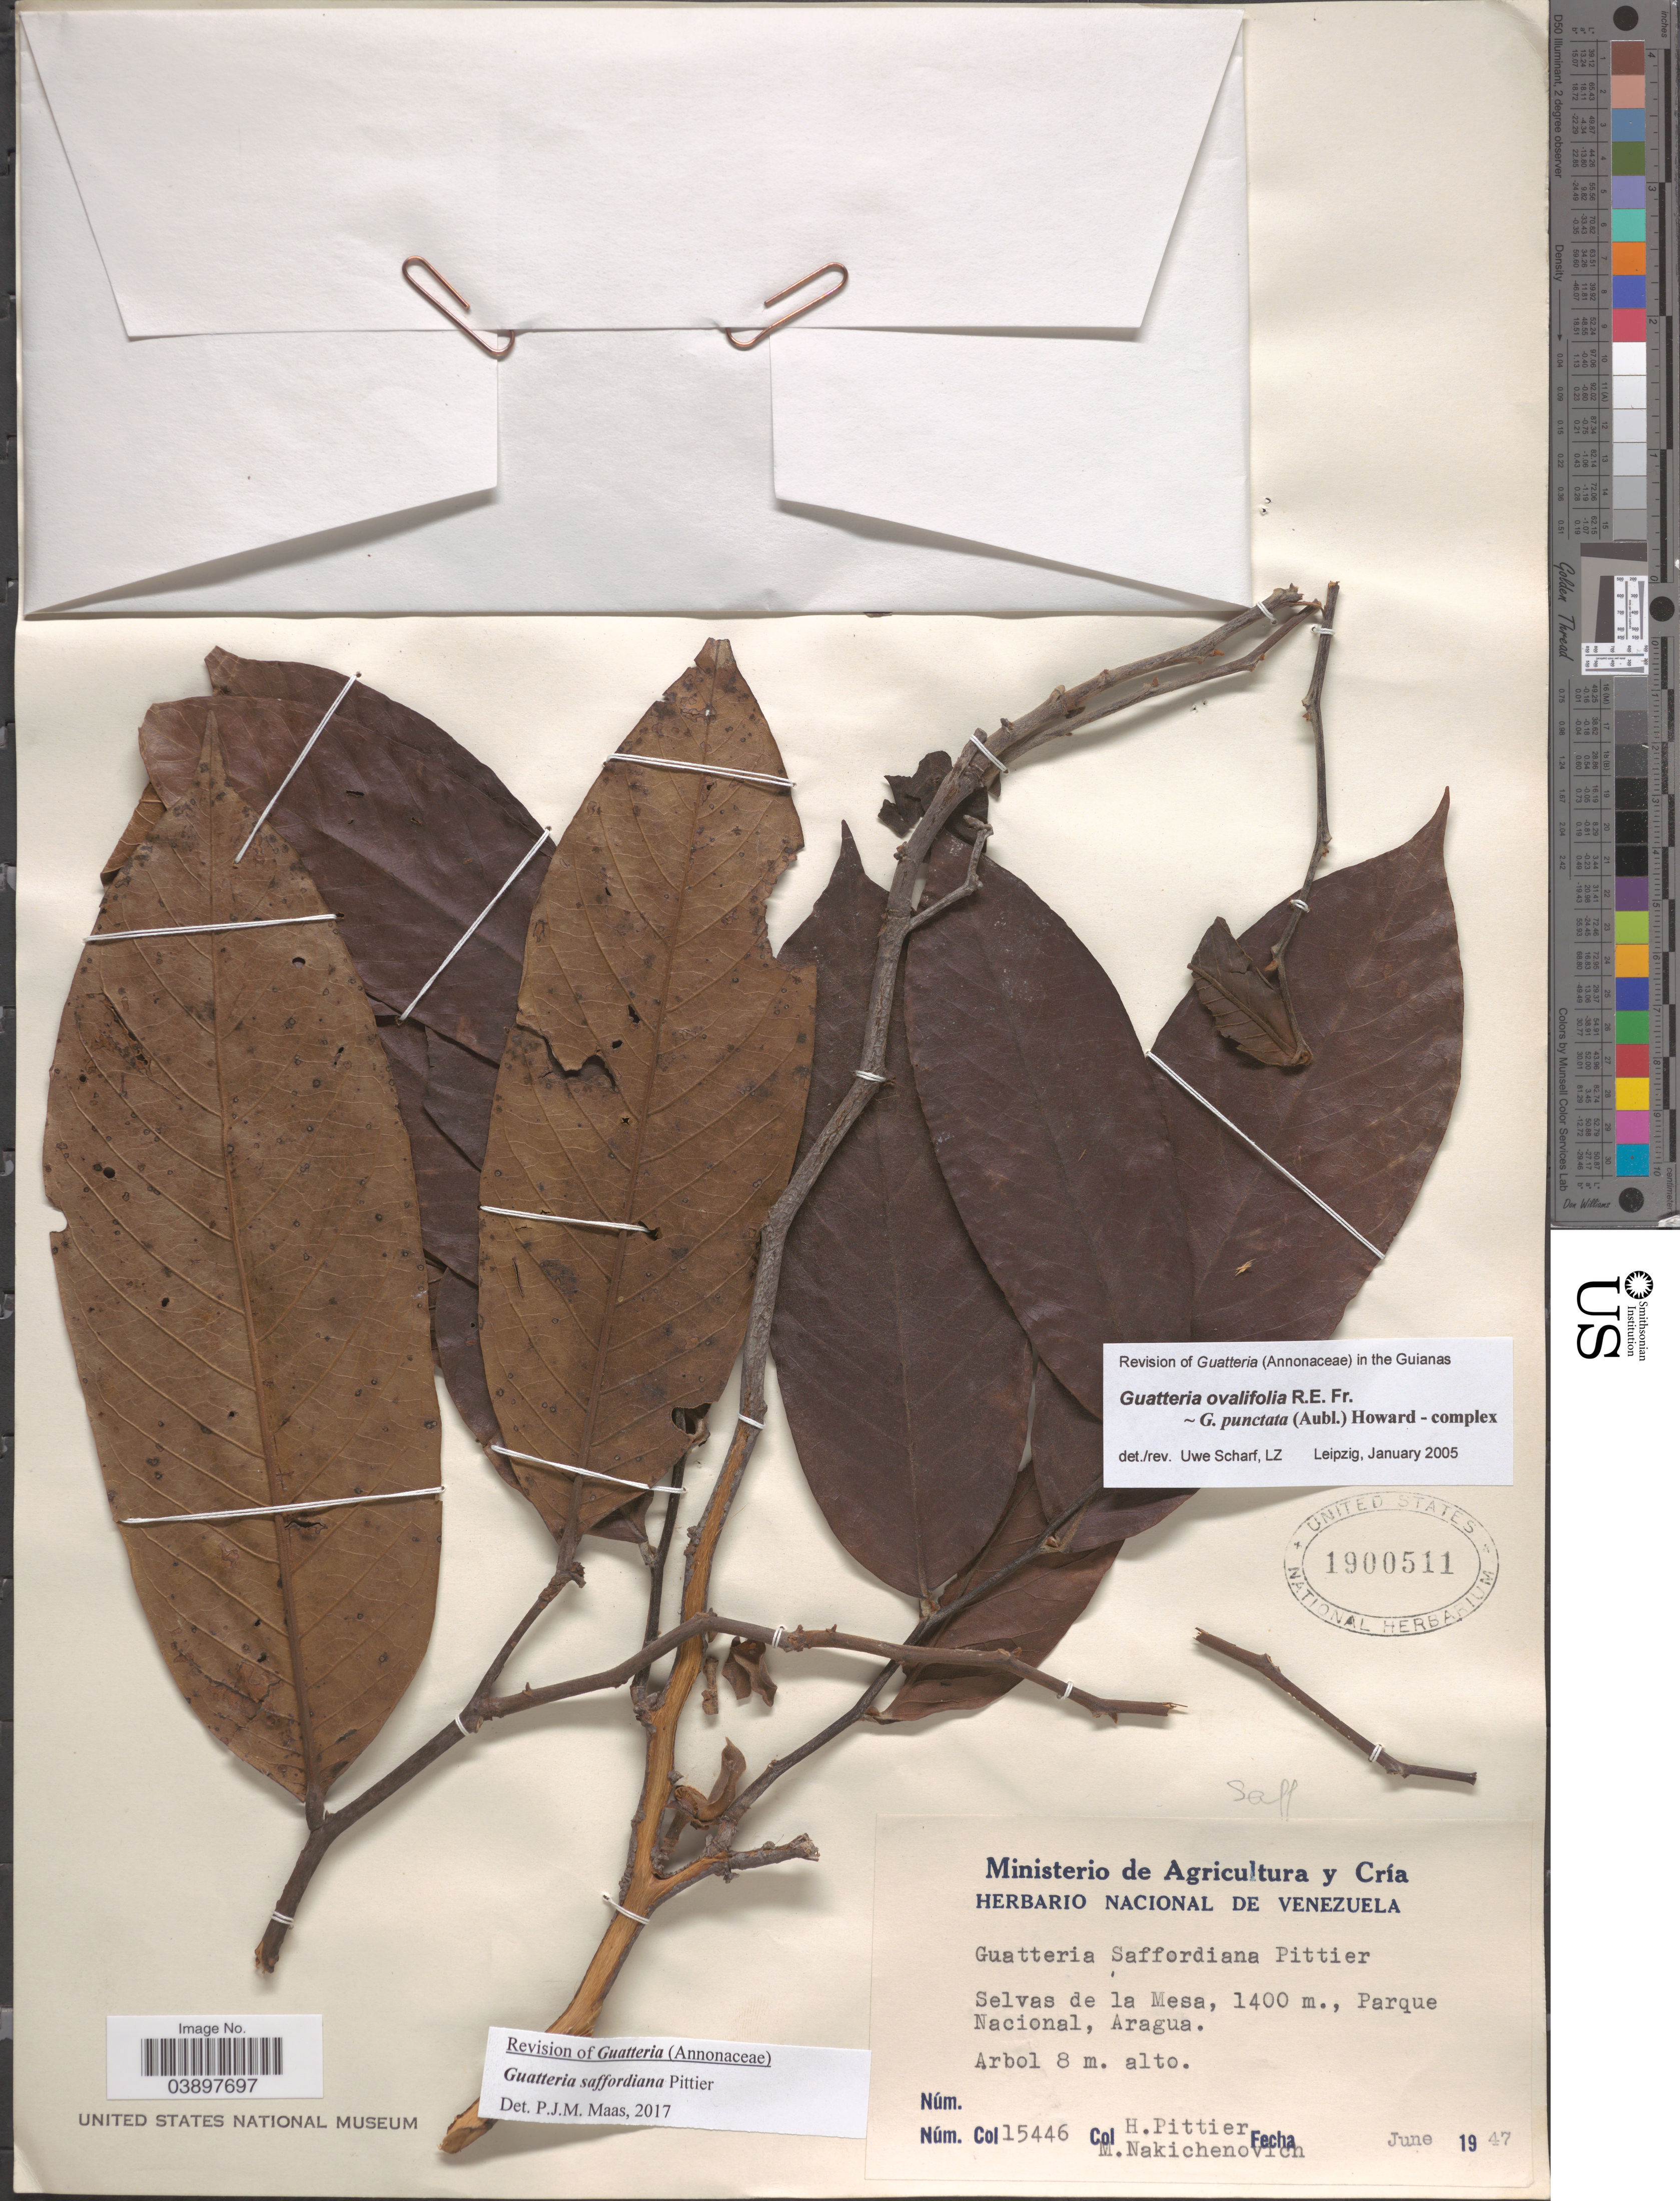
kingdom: Plantae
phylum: Tracheophyta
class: Magnoliopsida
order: Magnoliales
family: Annonaceae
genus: Guatteria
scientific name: Guatteria saffordiana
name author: Pittier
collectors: H. F. Pittier & M. Nakichenovich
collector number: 15546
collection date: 1947-06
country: Venezuela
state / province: Aragua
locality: Selvas de la Mesa, Parque Nacional.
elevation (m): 1400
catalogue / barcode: US 1900511